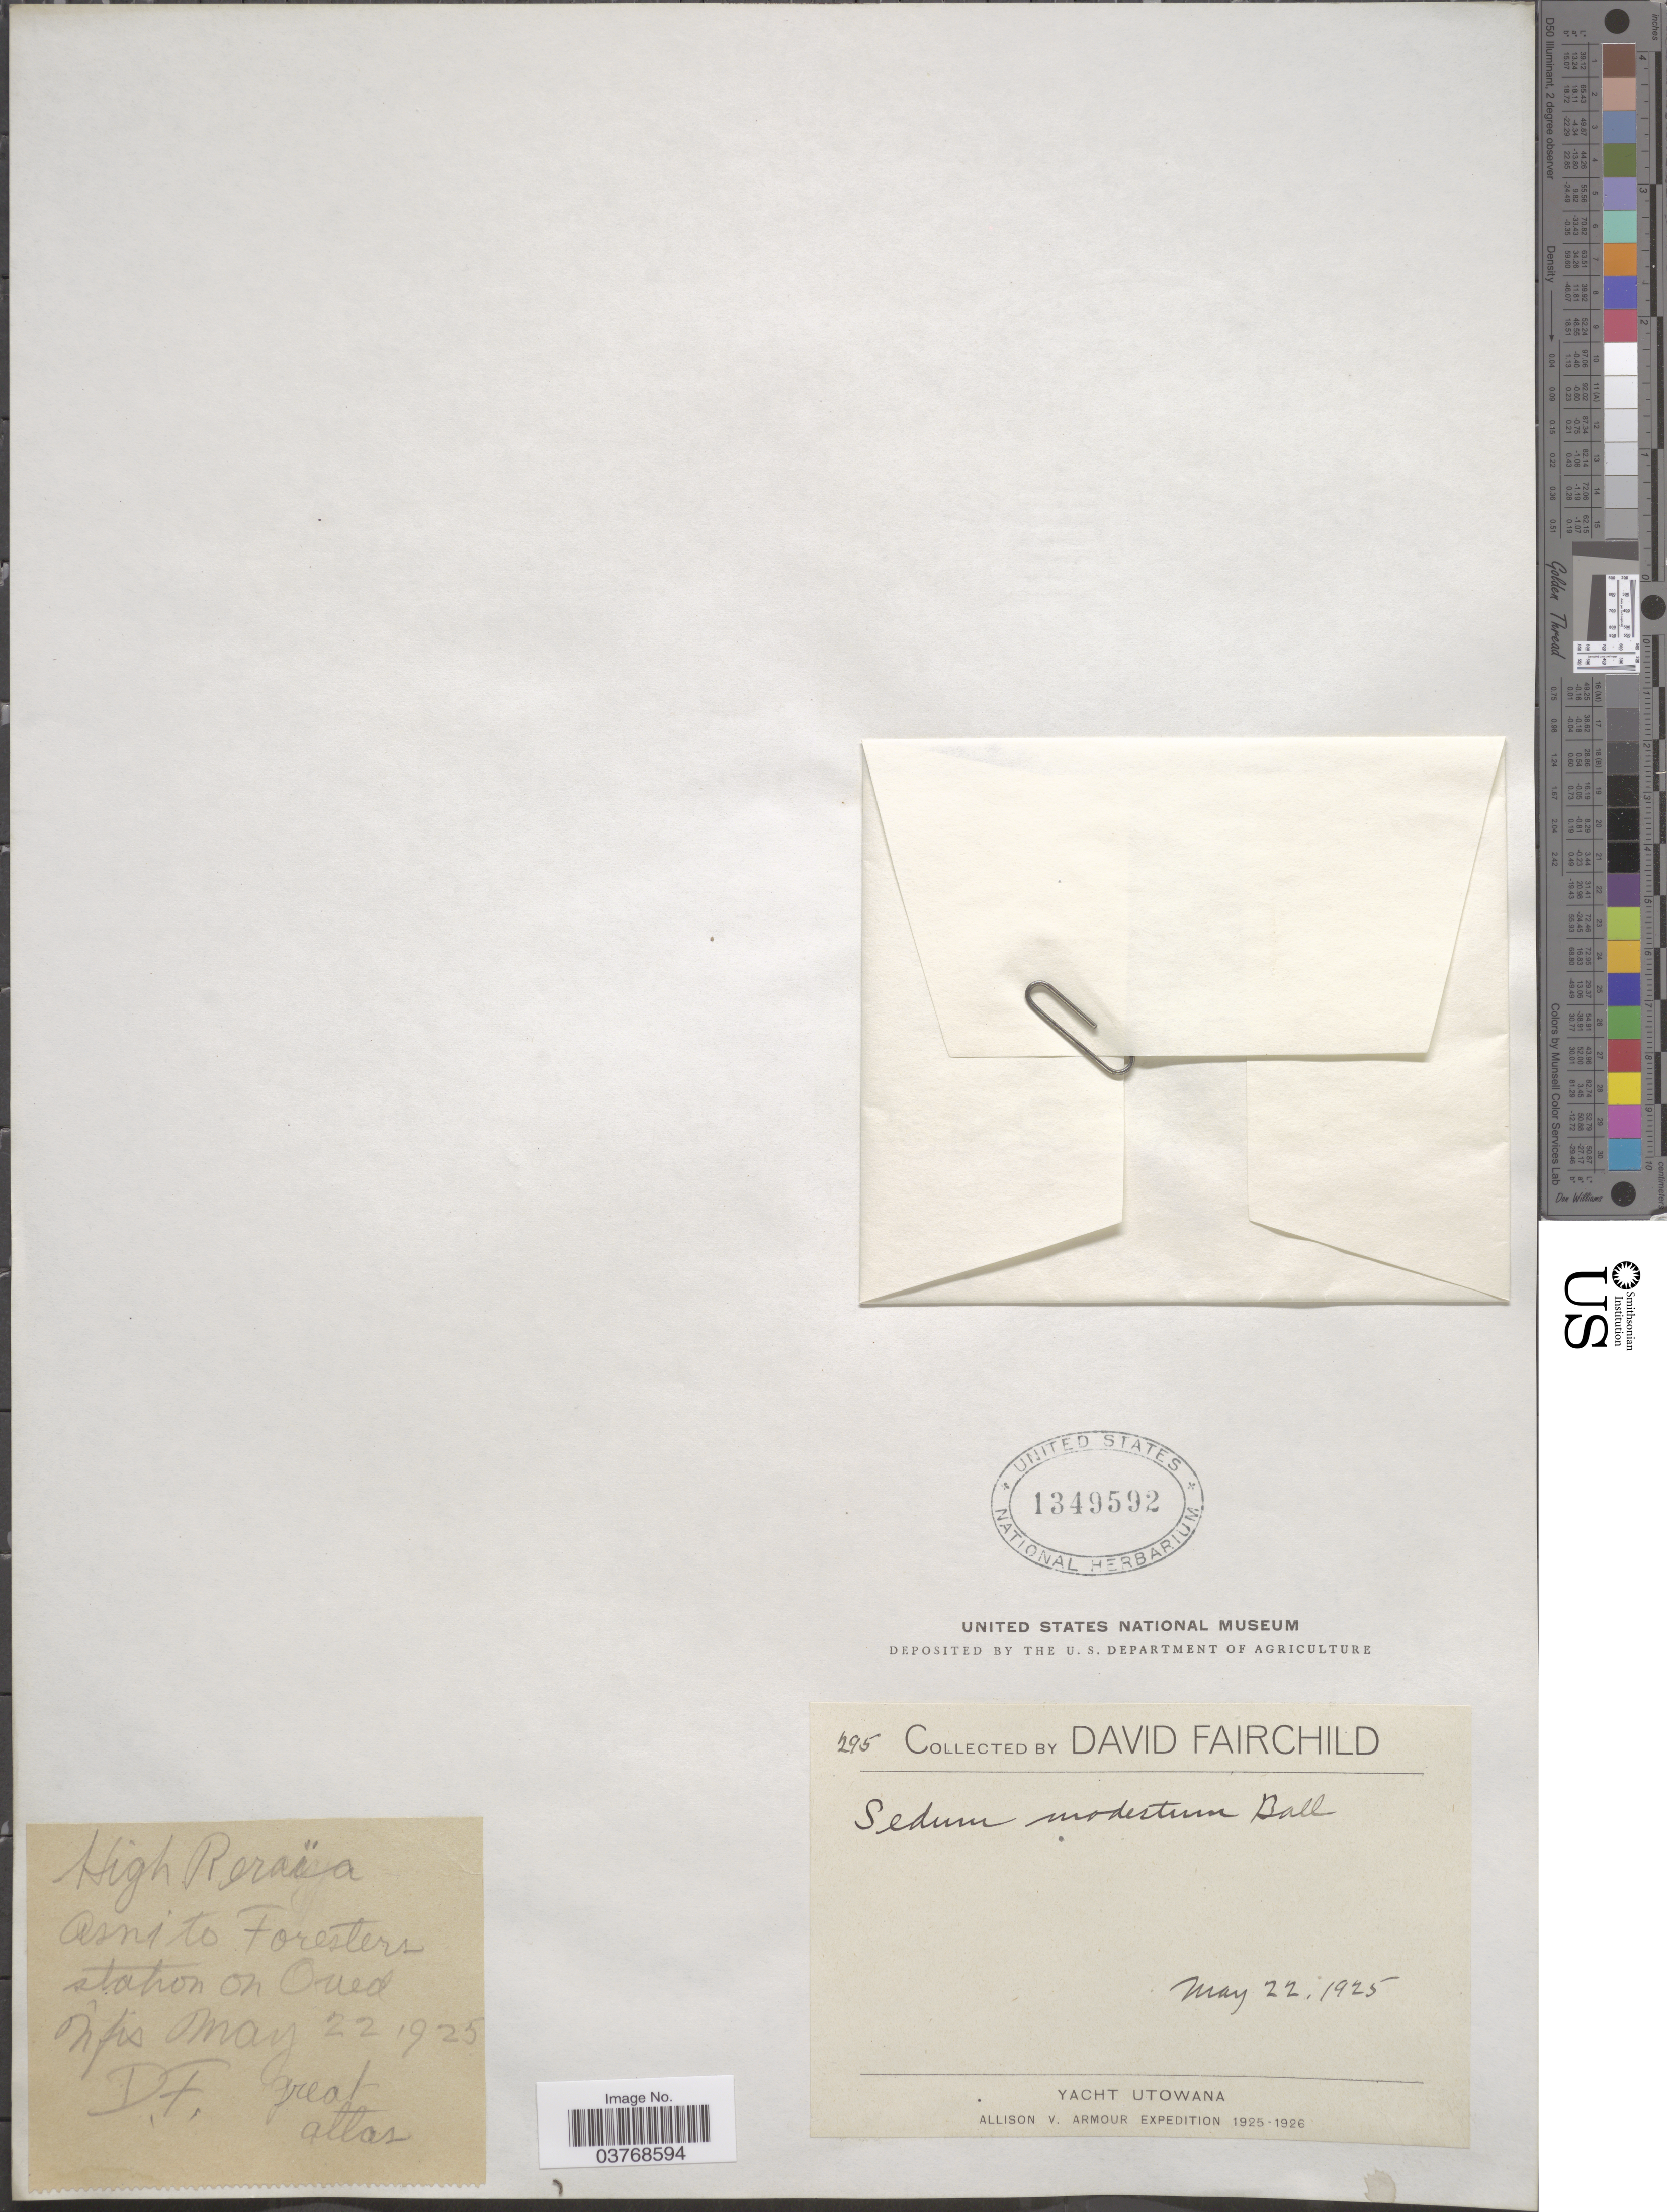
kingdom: Plantae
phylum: Tracheophyta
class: Magnoliopsida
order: Saxifragales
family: Crassulaceae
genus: Sedum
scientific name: Sedum modestum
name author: Ball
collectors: D. Fairchild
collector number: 295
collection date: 1925-05-22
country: Morocco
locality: High Reraïa Asni to Foresters station on Oued N'fis.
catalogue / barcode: US 1349592